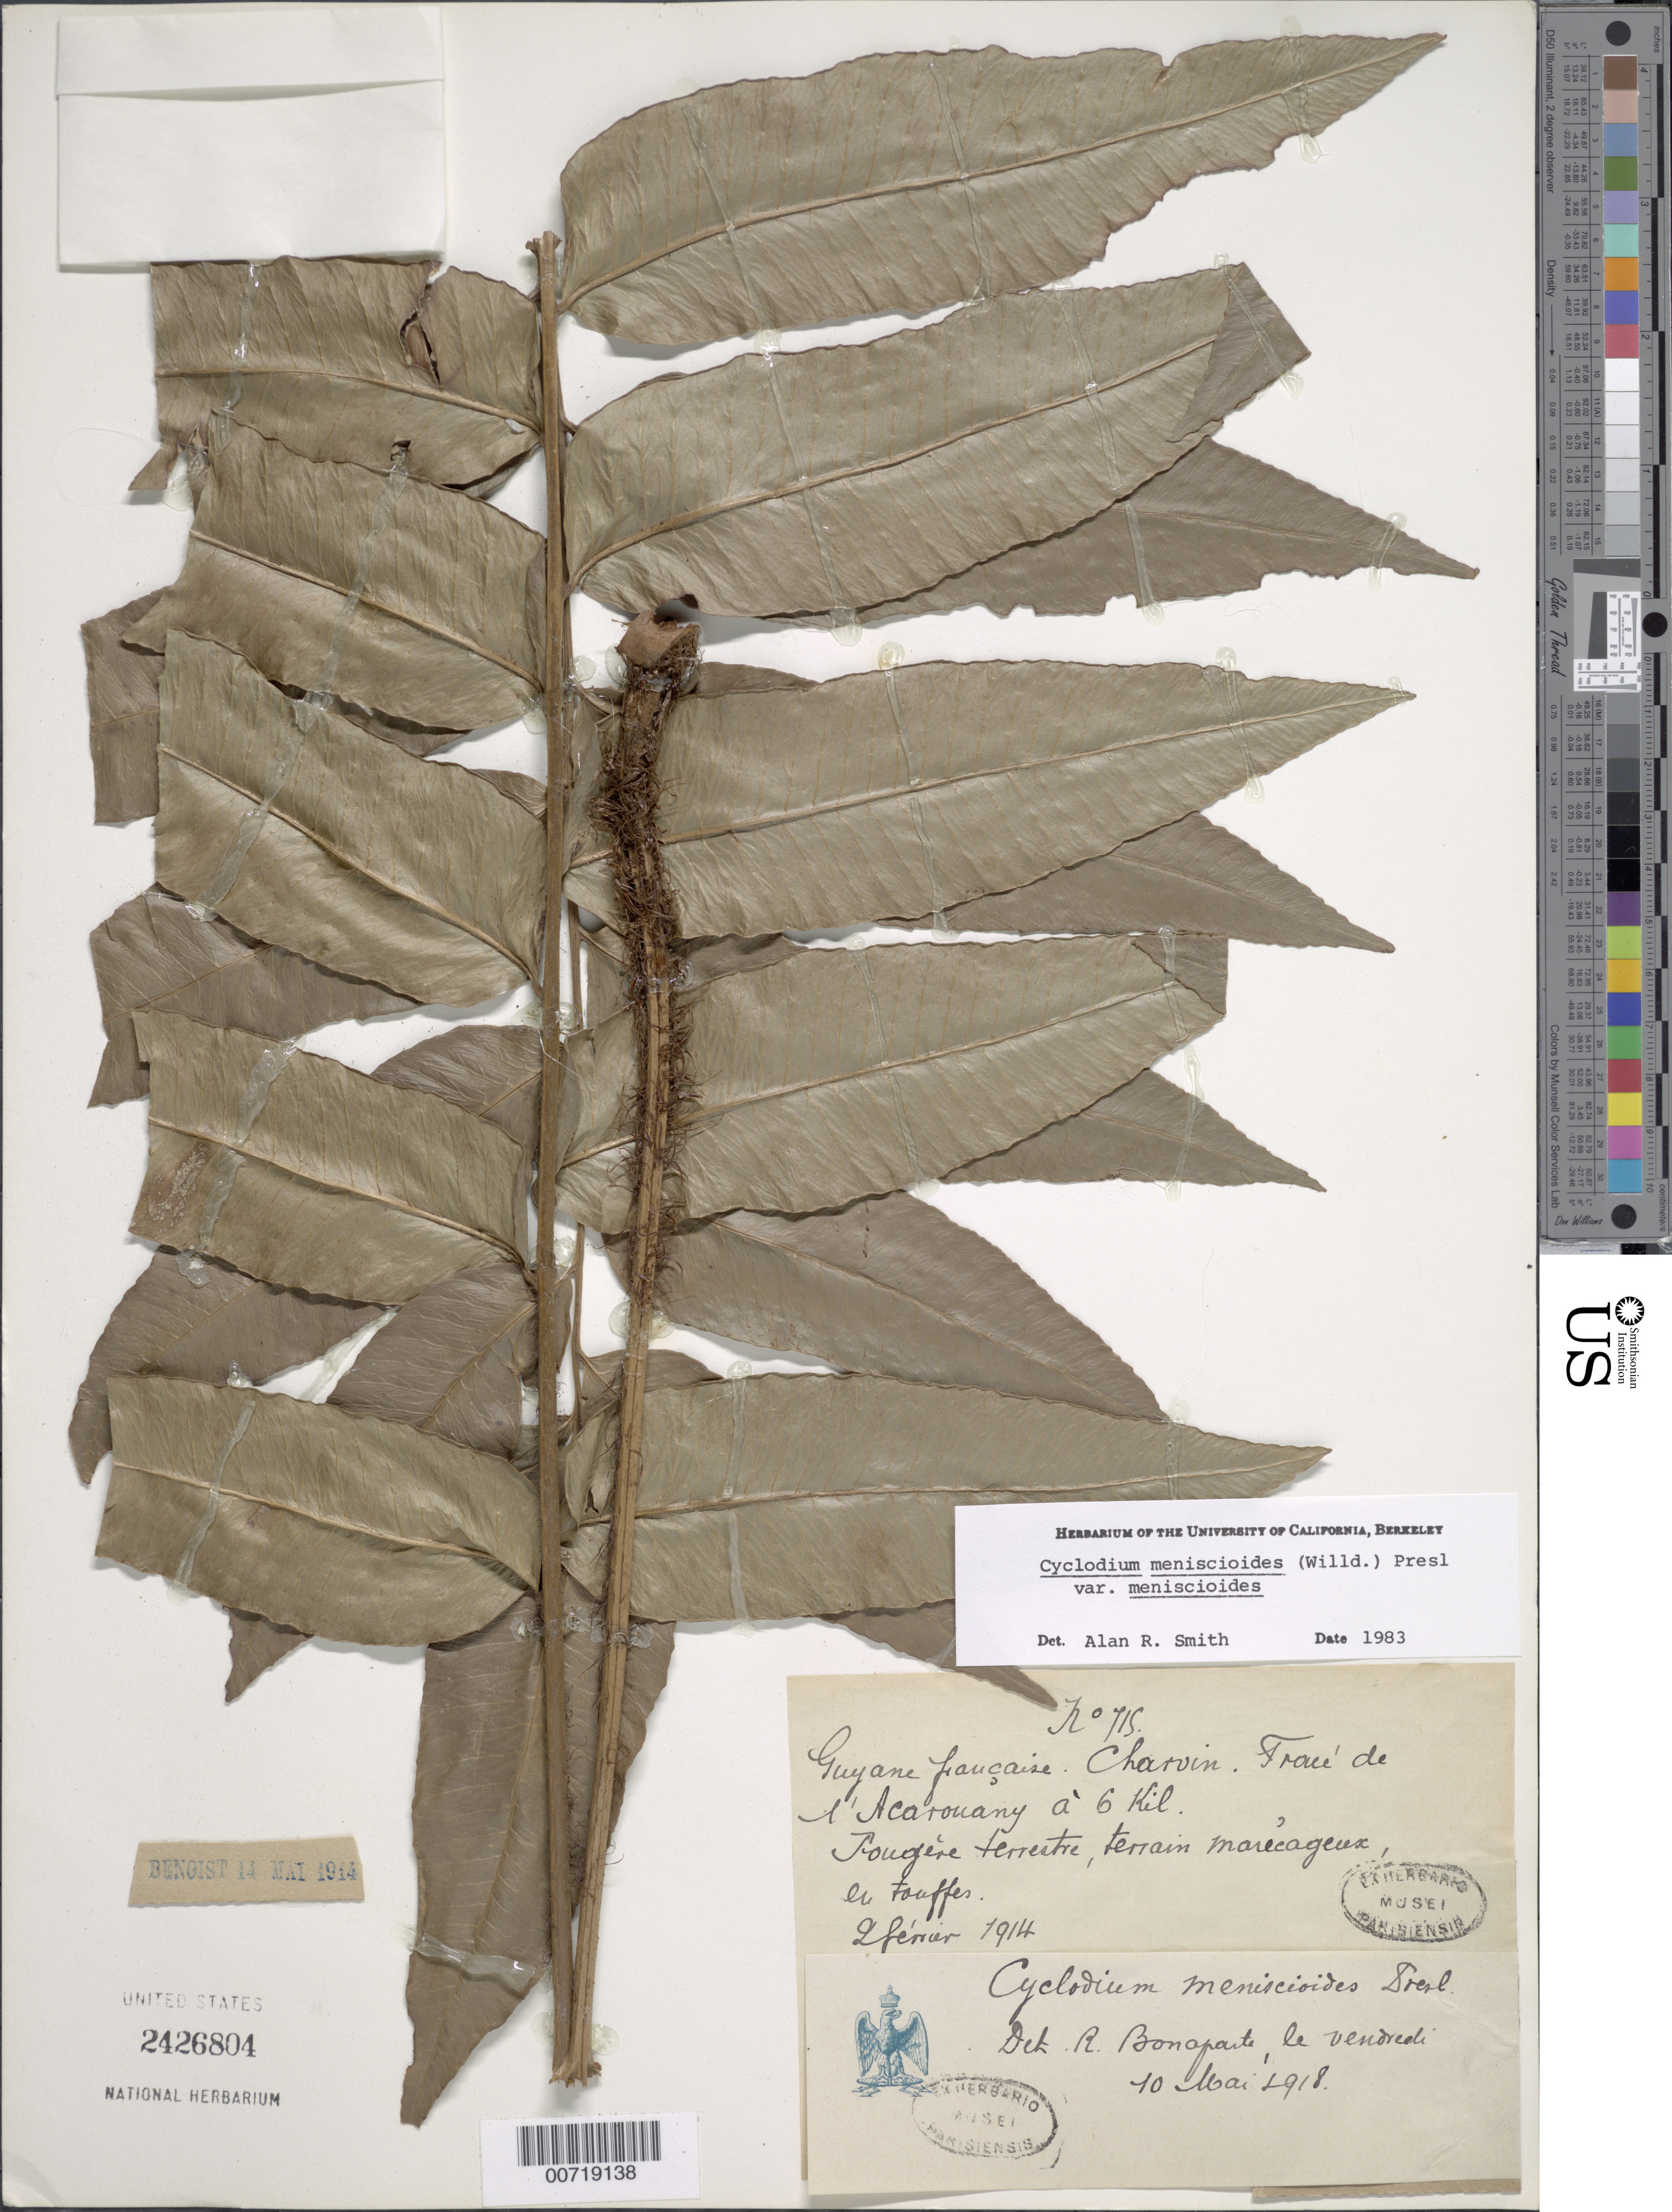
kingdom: Plantae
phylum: Tracheophyta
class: Polypodiopsida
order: Polypodiales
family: Dryopteridaceae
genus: Cyclodium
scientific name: Cyclodium meniscioides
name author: (Willd.) C. Presl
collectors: R. Benoist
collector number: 715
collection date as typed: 1914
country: French Guiana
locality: Trace de l'Acarouany, 6 km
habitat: Marshy ground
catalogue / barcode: US 2426804